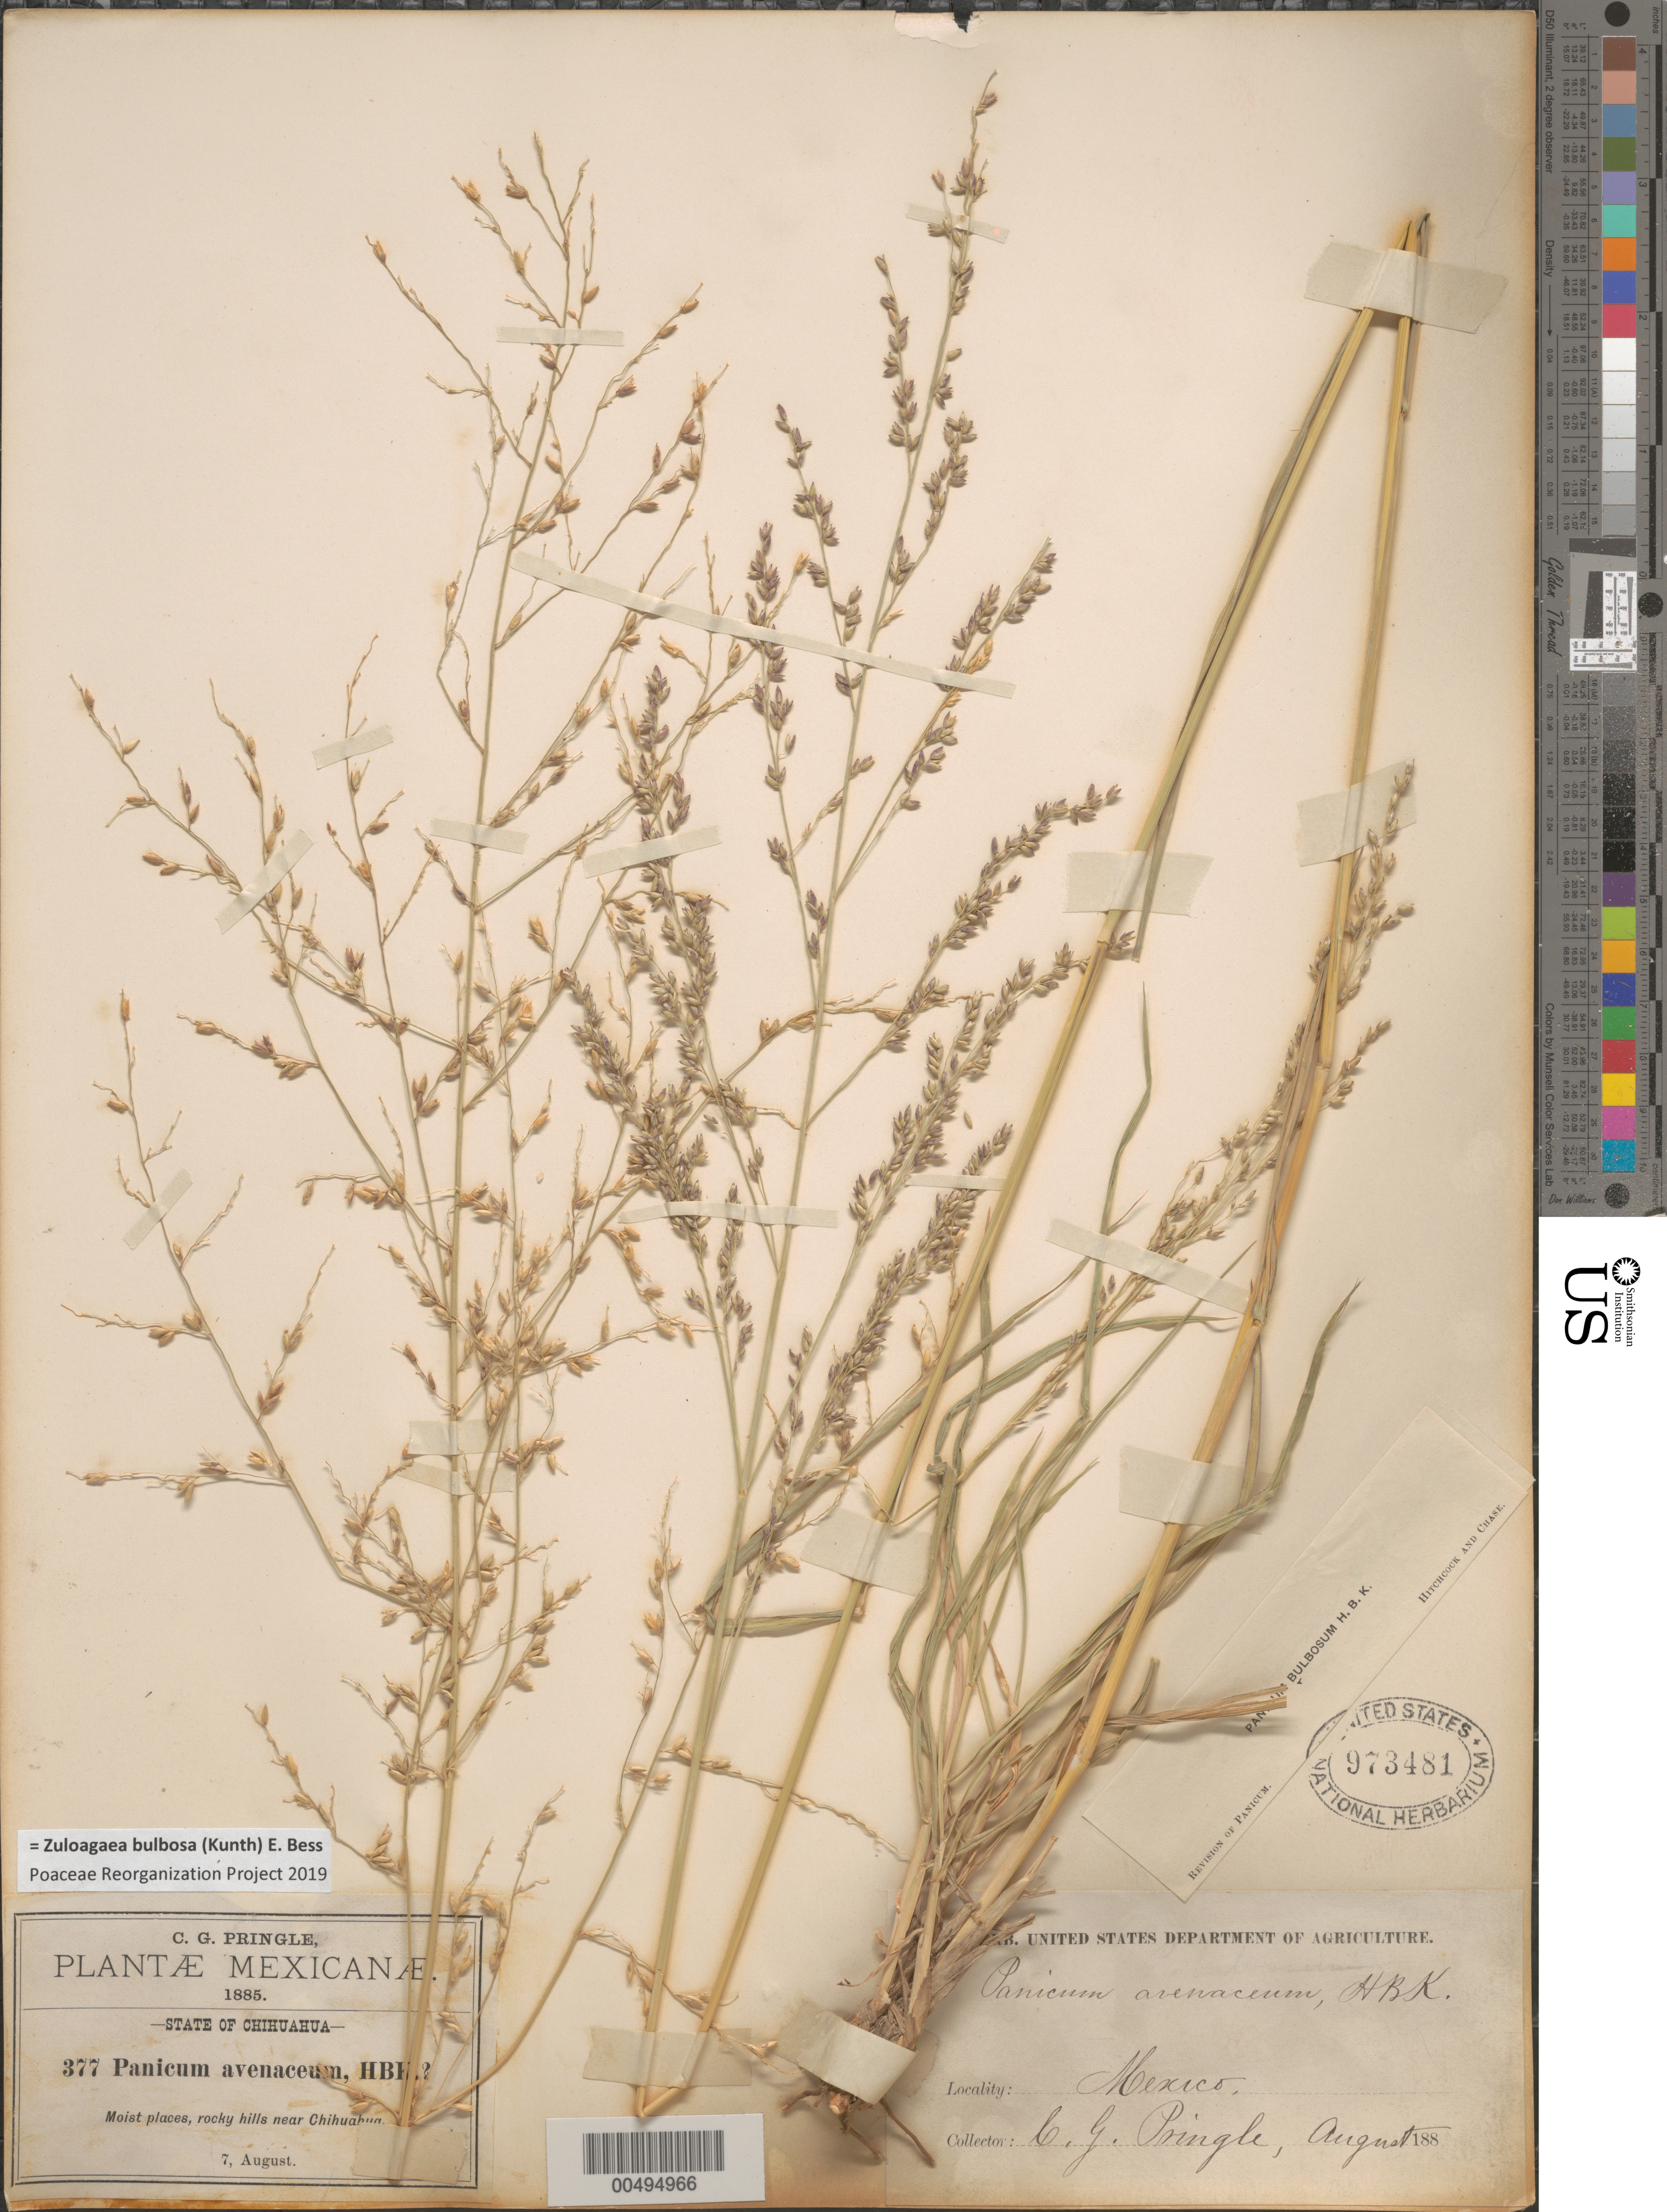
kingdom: Plantae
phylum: Tracheophyta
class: Liliopsida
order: Poales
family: Poaceae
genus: Panicum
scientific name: Panicum bulbosum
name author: Kunth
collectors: C. G. Pringle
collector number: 377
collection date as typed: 7 Aug 1885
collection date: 1885-08-07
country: Mexico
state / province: Chihuahua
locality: Near Chihuahua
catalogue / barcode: US 973481